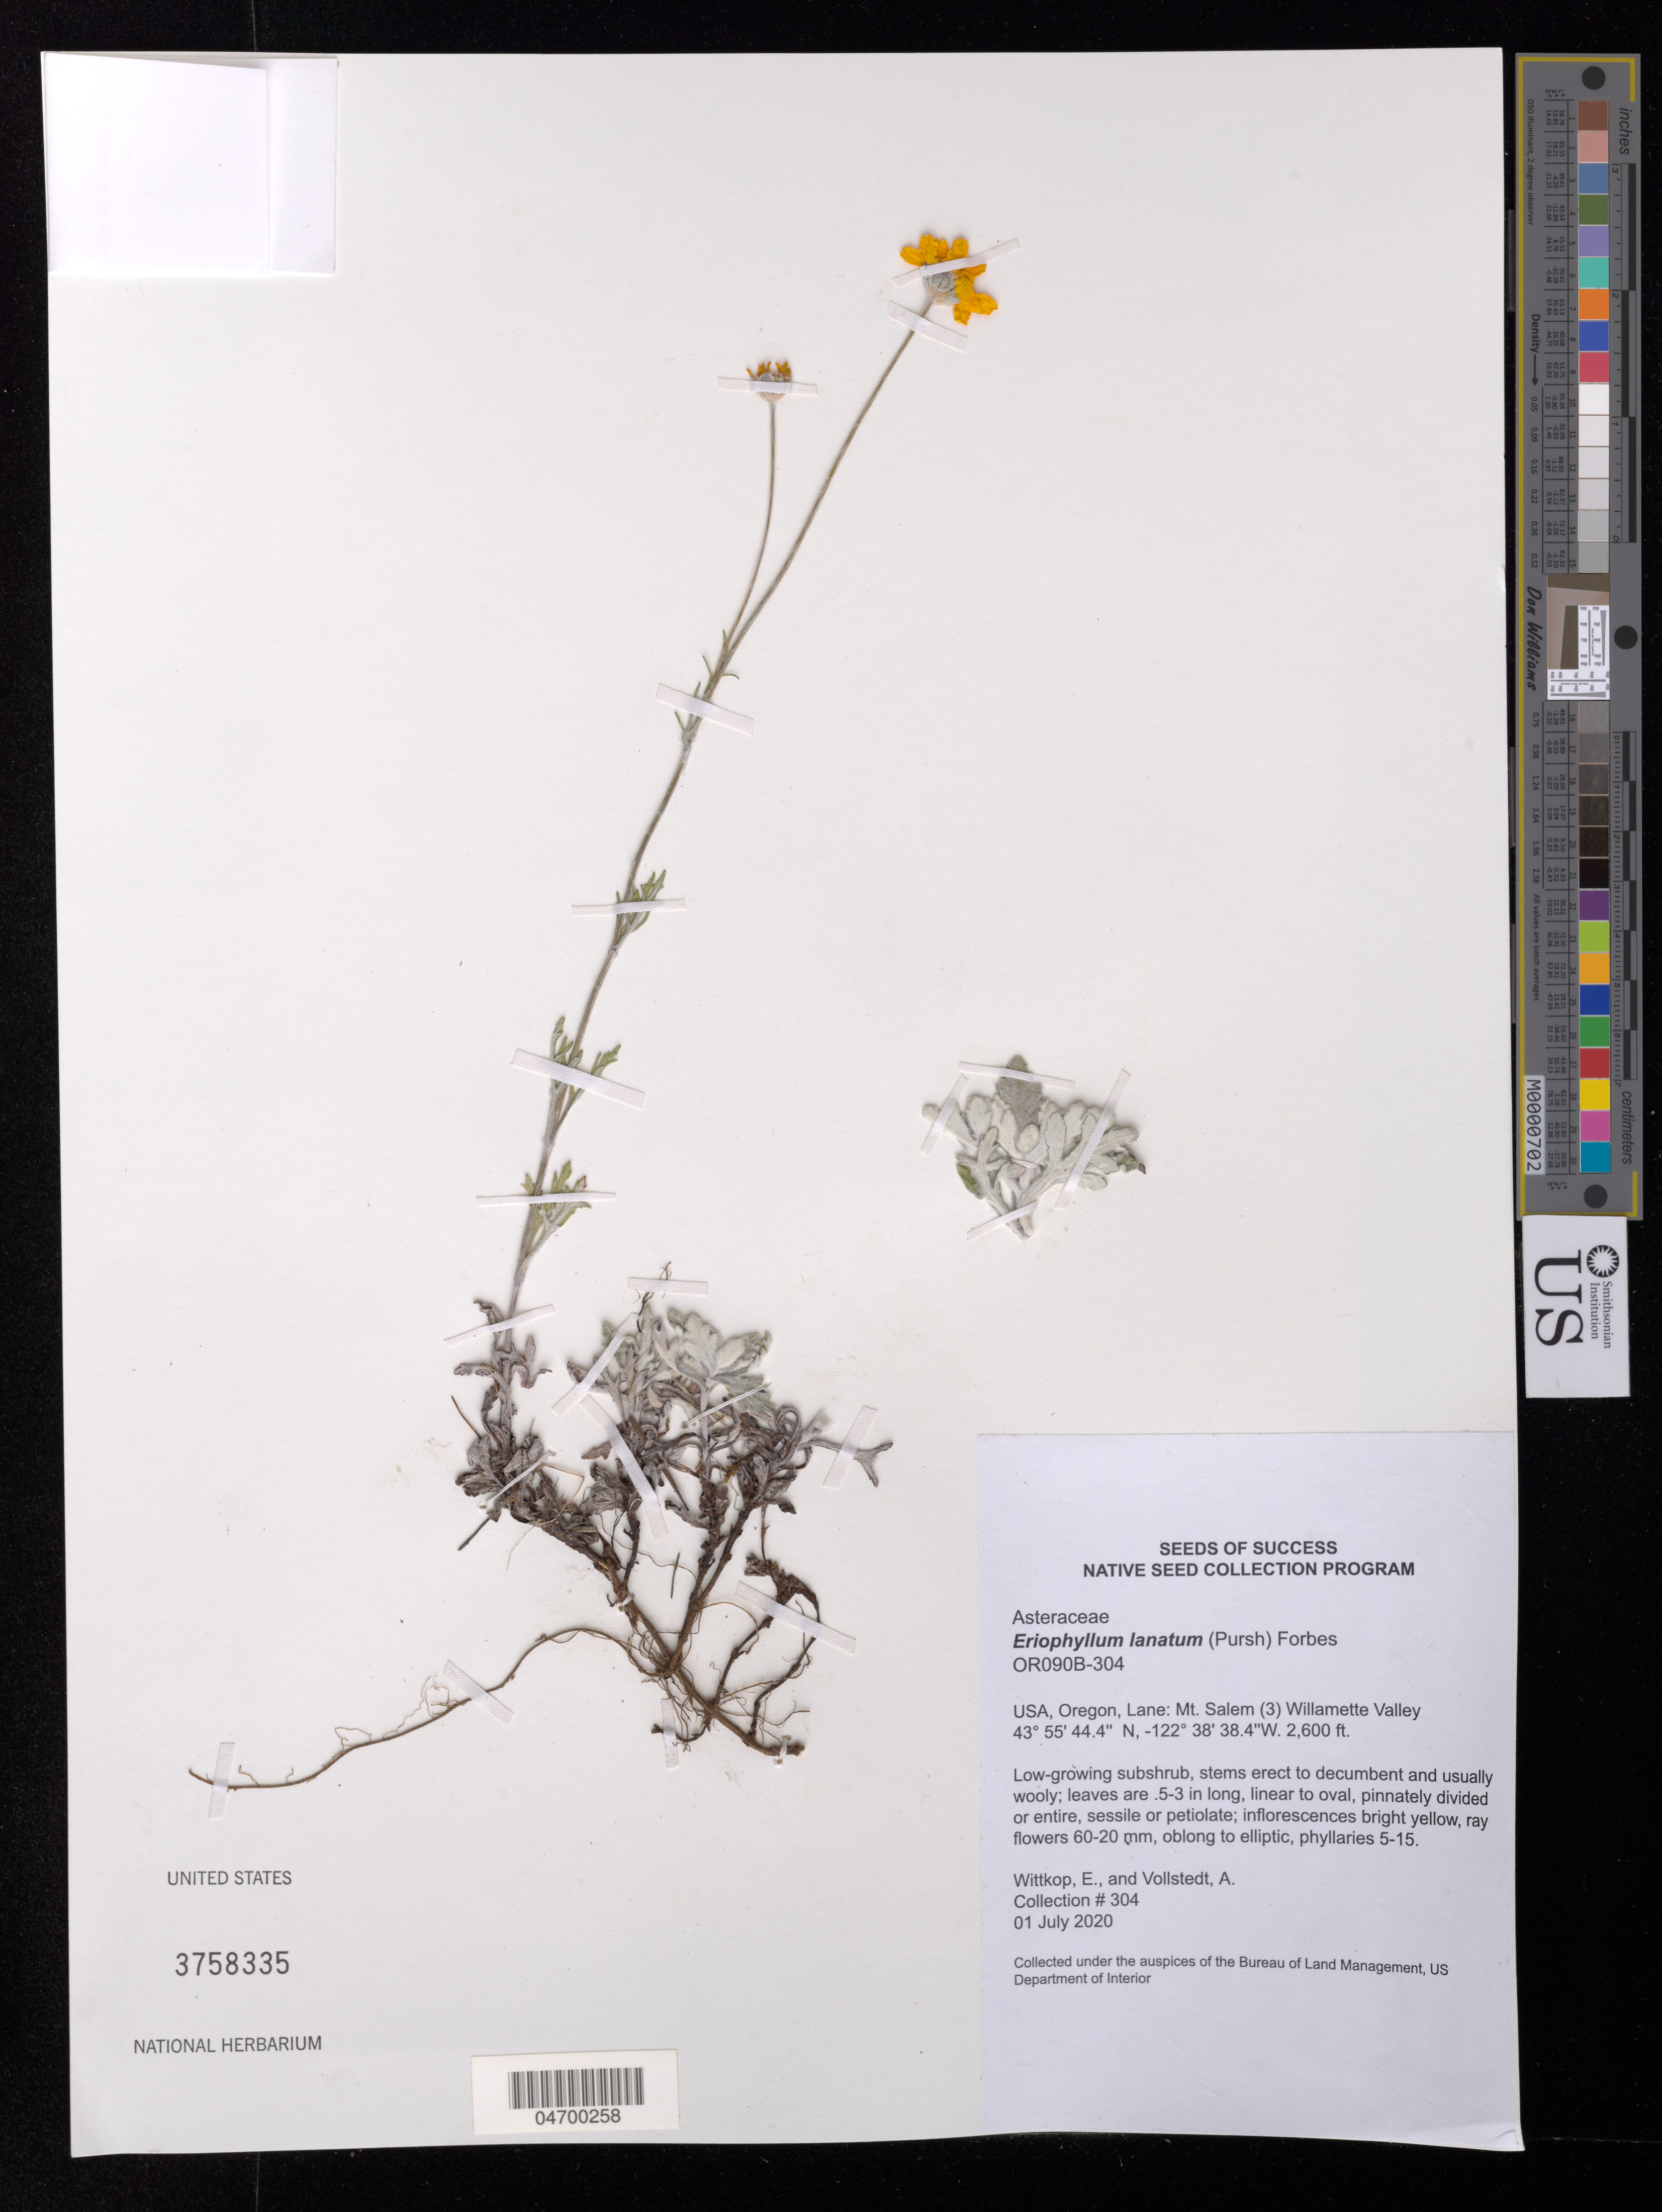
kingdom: Plantae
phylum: Tracheophyta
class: Magnoliopsida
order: Asterales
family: Asteraceae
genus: Eriophyllum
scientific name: Eriophyllum lanatum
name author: (Pursh) J. Forbes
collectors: E. Wittkop & A. Vollstedt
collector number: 304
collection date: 2020-07-01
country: United States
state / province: Oregon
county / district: Lane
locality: Lane: Mt. Salem. (3) Willamette Valley.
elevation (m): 792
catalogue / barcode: US 3758335